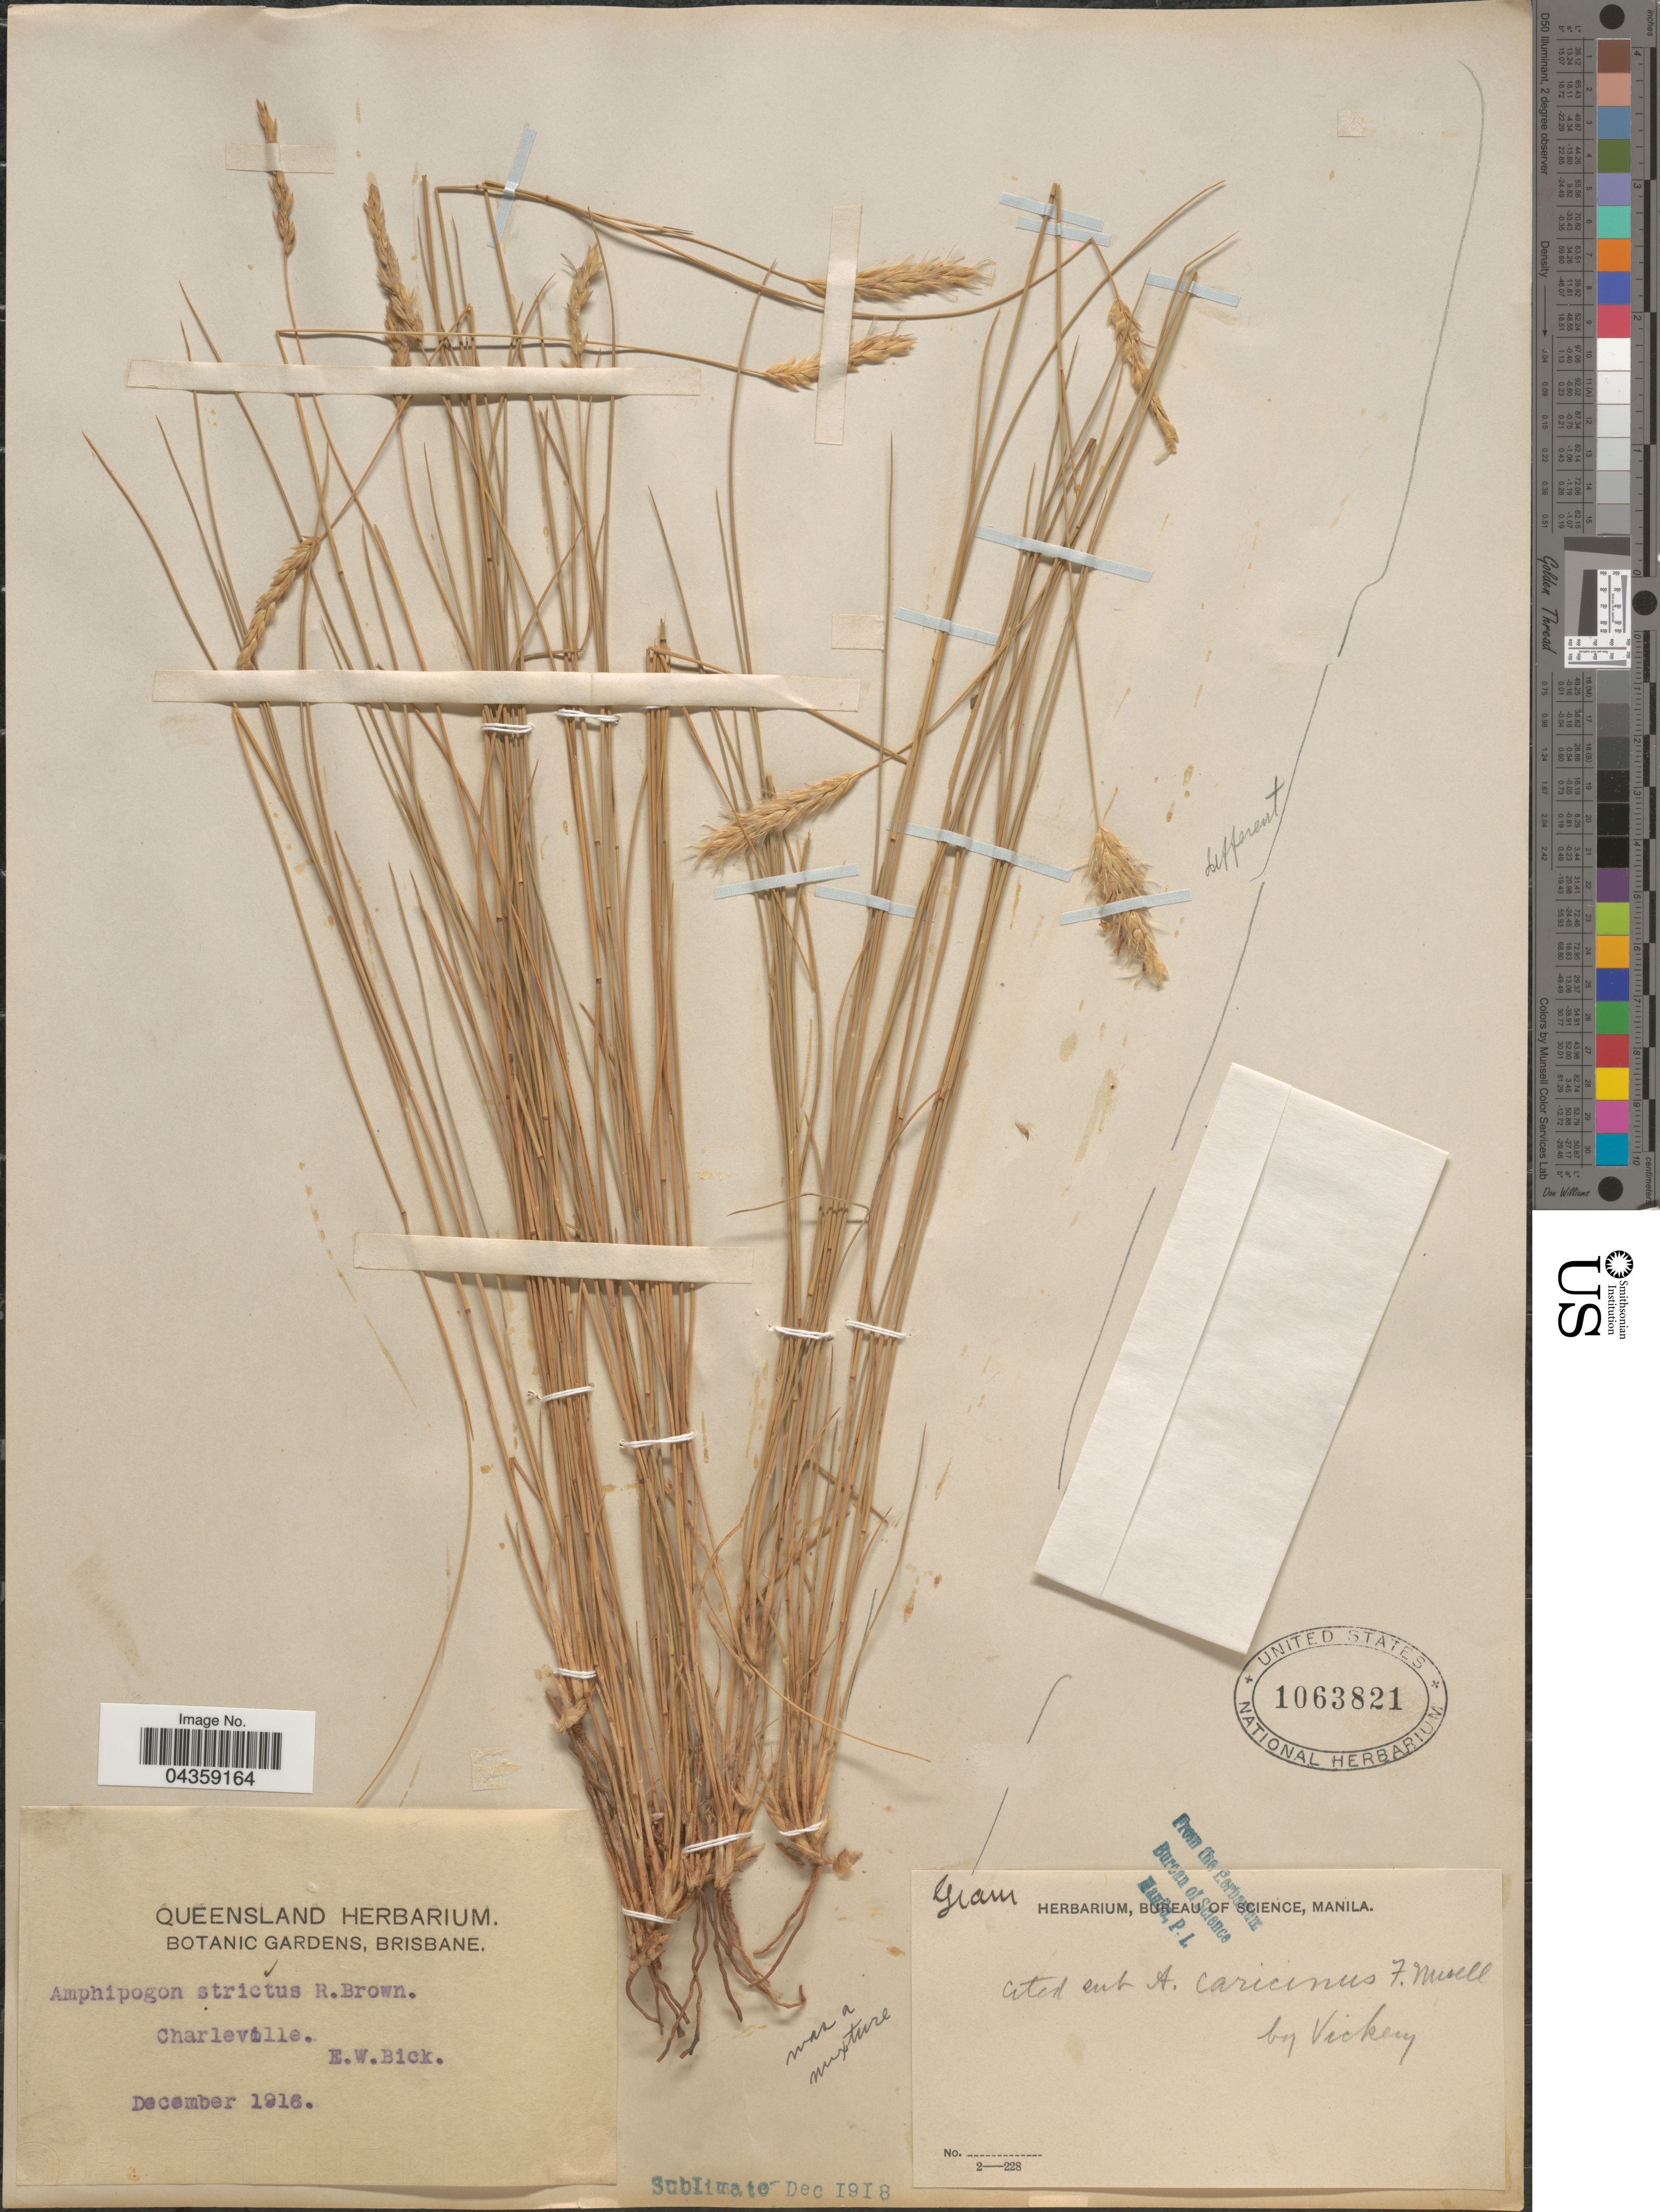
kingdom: Plantae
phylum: Tracheophyta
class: Liliopsida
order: Poales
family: Poaceae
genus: Amphipogon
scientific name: Amphipogon strictus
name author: R. Br.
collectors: E. Bick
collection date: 1916-12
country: Australia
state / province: Queensland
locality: Charleville.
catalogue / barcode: US 1063821